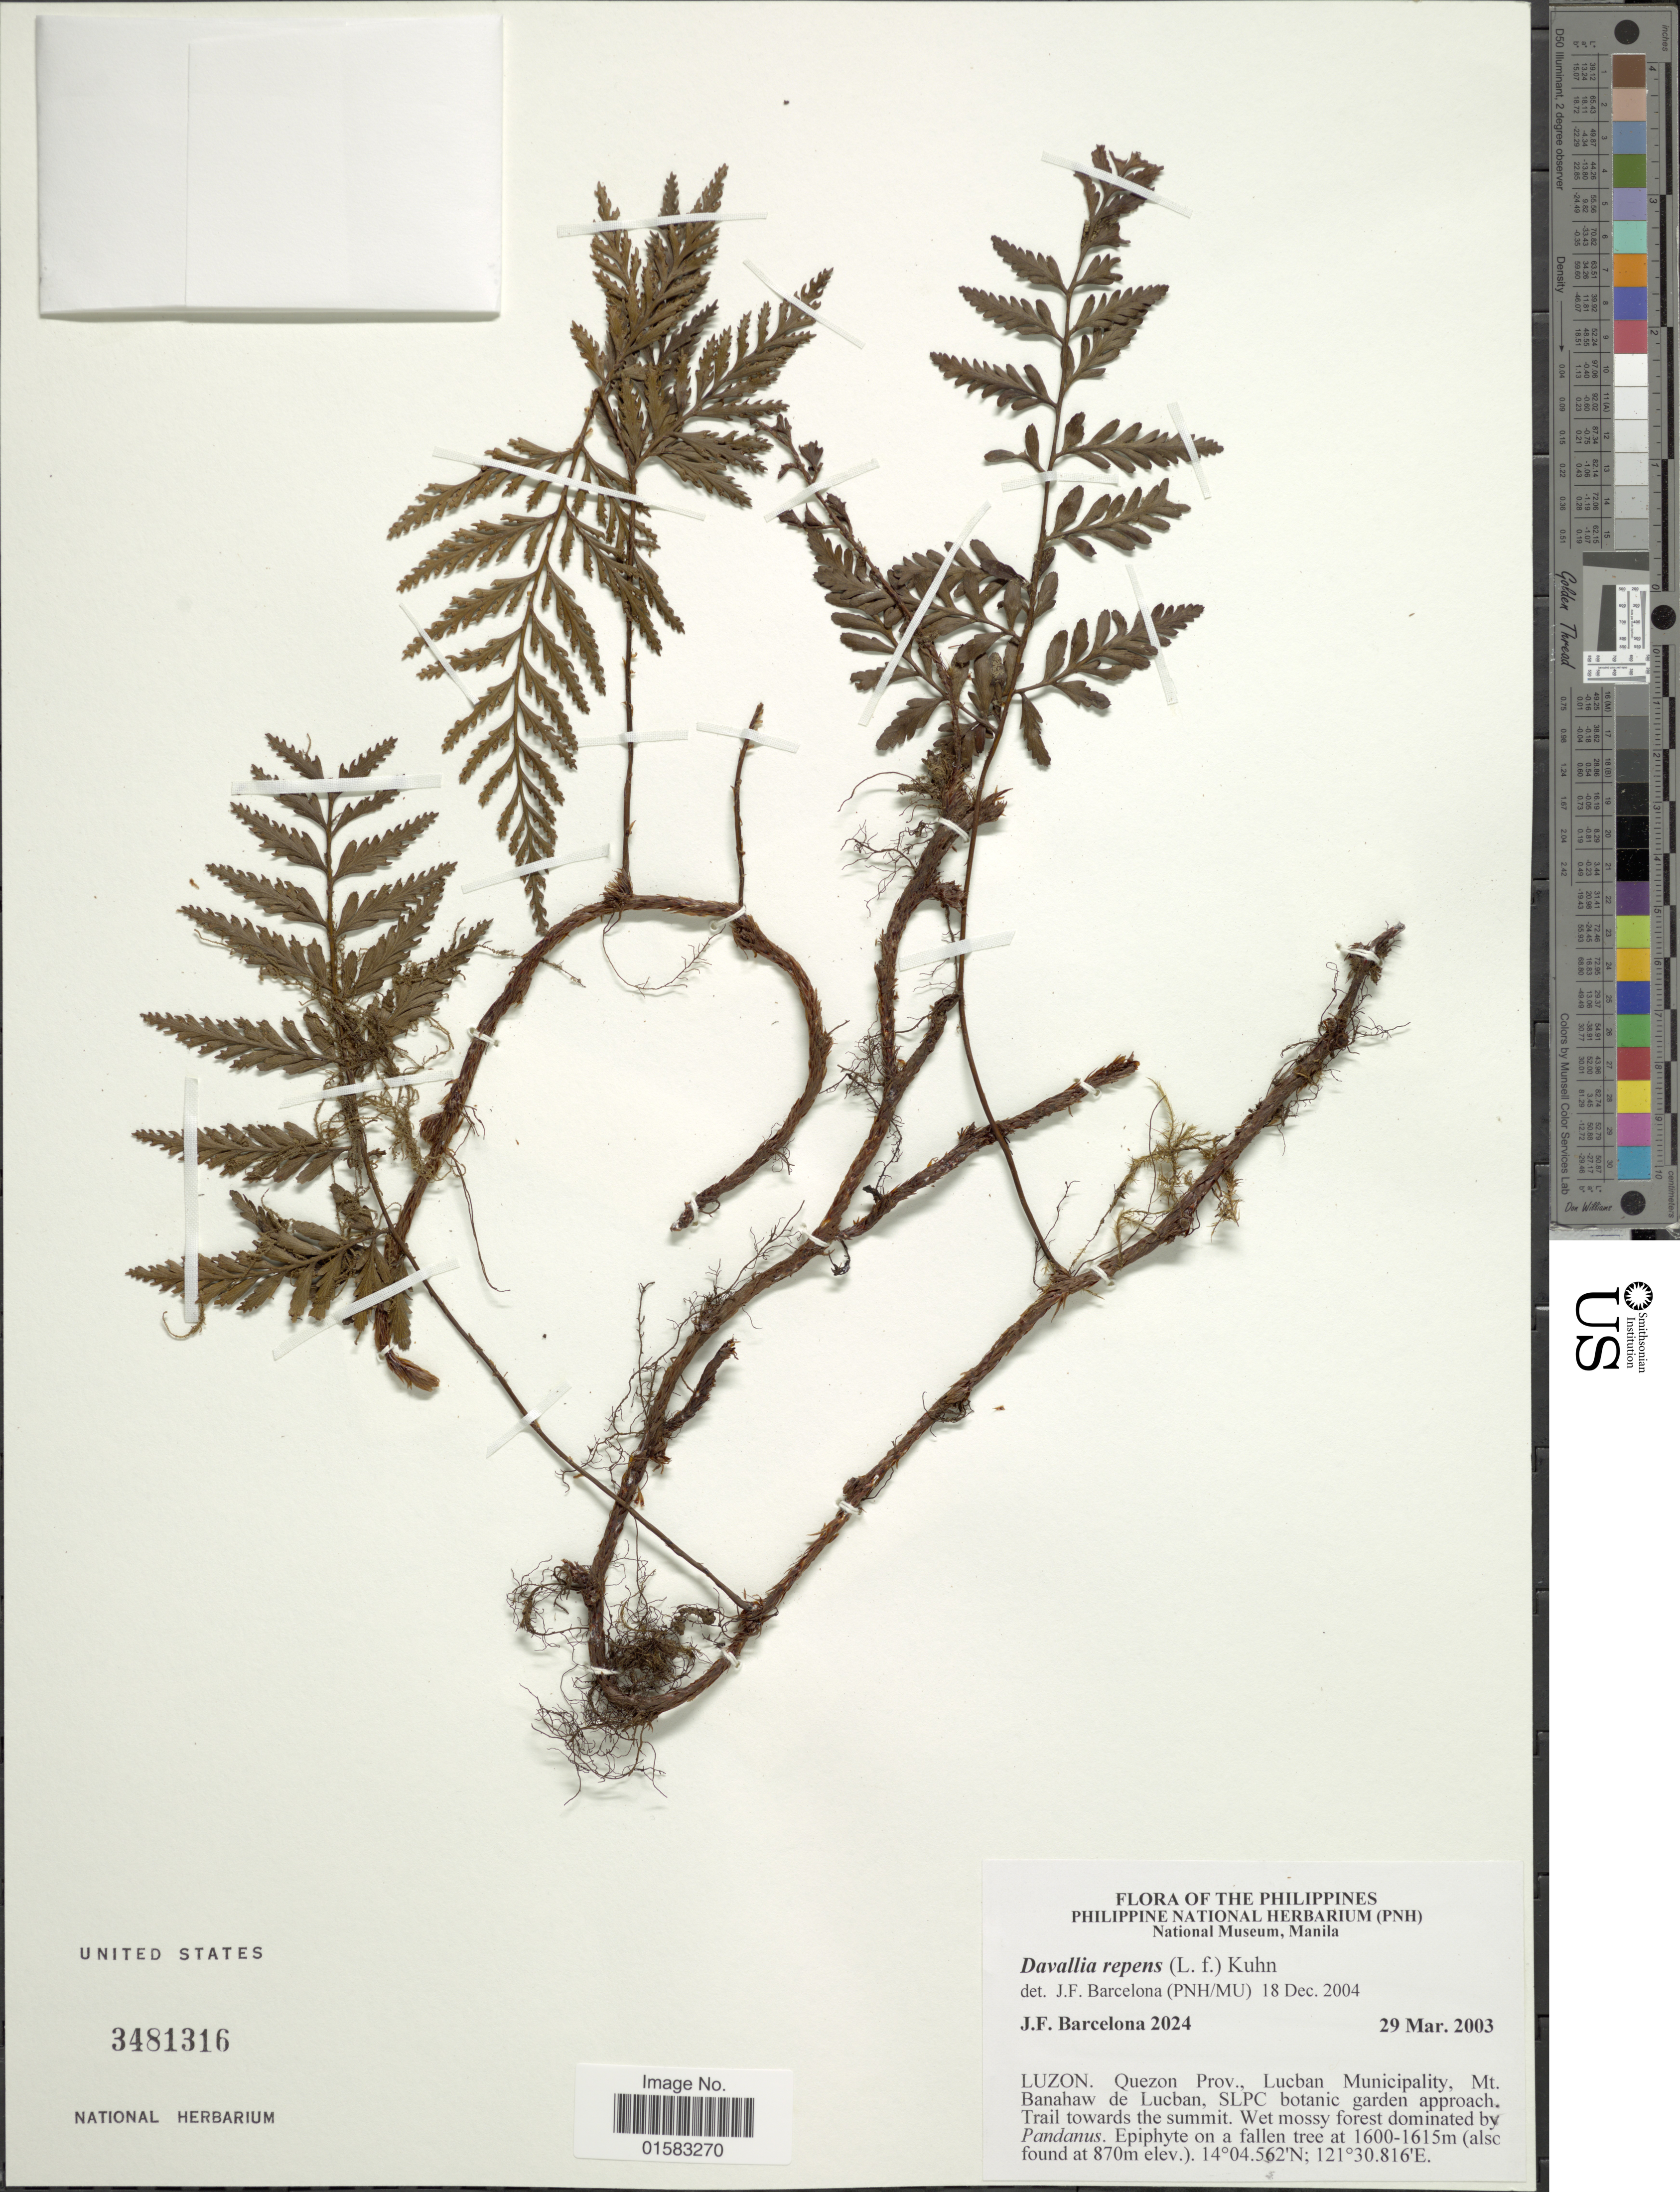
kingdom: Plantae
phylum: Tracheophyta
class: Polypodiopsida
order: Polypodiales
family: Davalliaceae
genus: Davallia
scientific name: Davallia repens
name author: (L. f.) Kuhn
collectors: J. F. Barcelona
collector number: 2024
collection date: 2003-03-29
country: Philippines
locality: Luzon, Que Prov., Lucban Municipality, Mt. Banahew de Lucban. SLPC botanic garden approach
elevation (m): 1600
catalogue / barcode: US 3481316